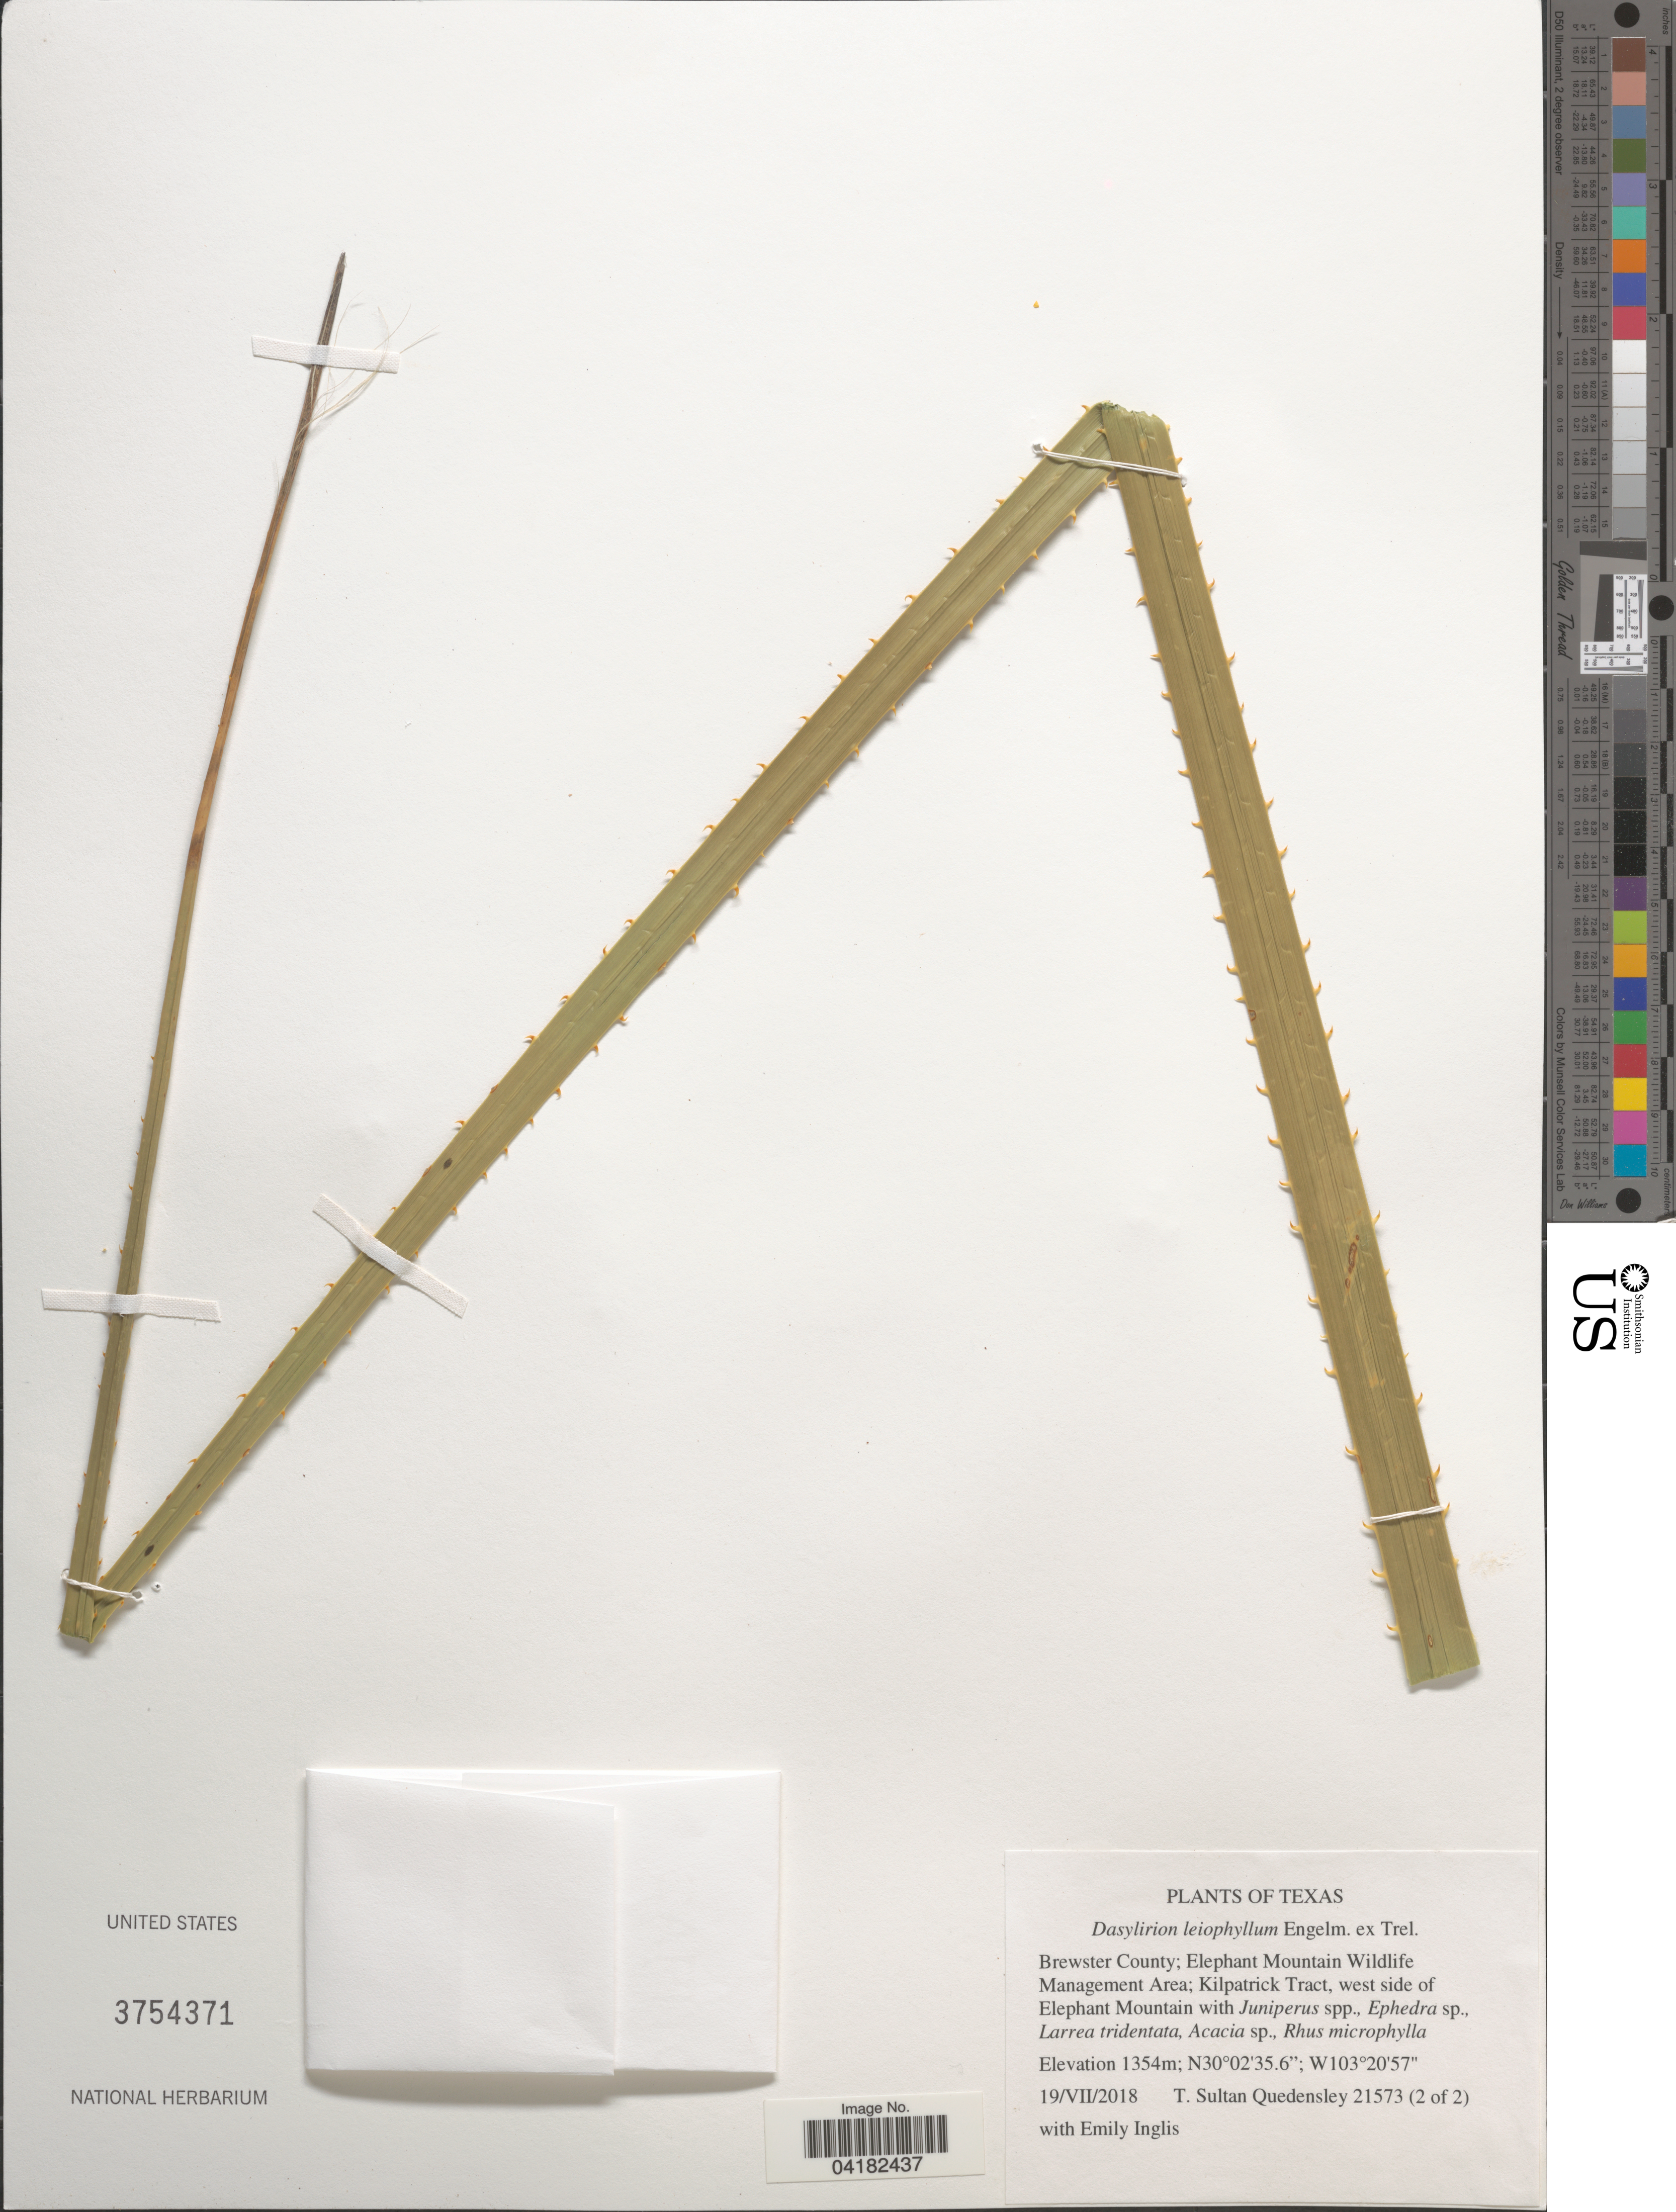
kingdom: Plantae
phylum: Tracheophyta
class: Liliopsida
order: Asparagales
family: Asparagaceae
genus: Dasylirion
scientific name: Dasylirion leiophyllum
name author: Engelm. ex Trel.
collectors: T. S. Quedensley & E. Inglis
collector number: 21573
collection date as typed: Transcribed d/m/y: 19/7/2018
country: United States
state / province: Texas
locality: Brewster County; Elephant Mountain Wildlife Management Area; Kilpatrick Tract, west side of Elephant Mountain.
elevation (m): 1354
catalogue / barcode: US 3754371